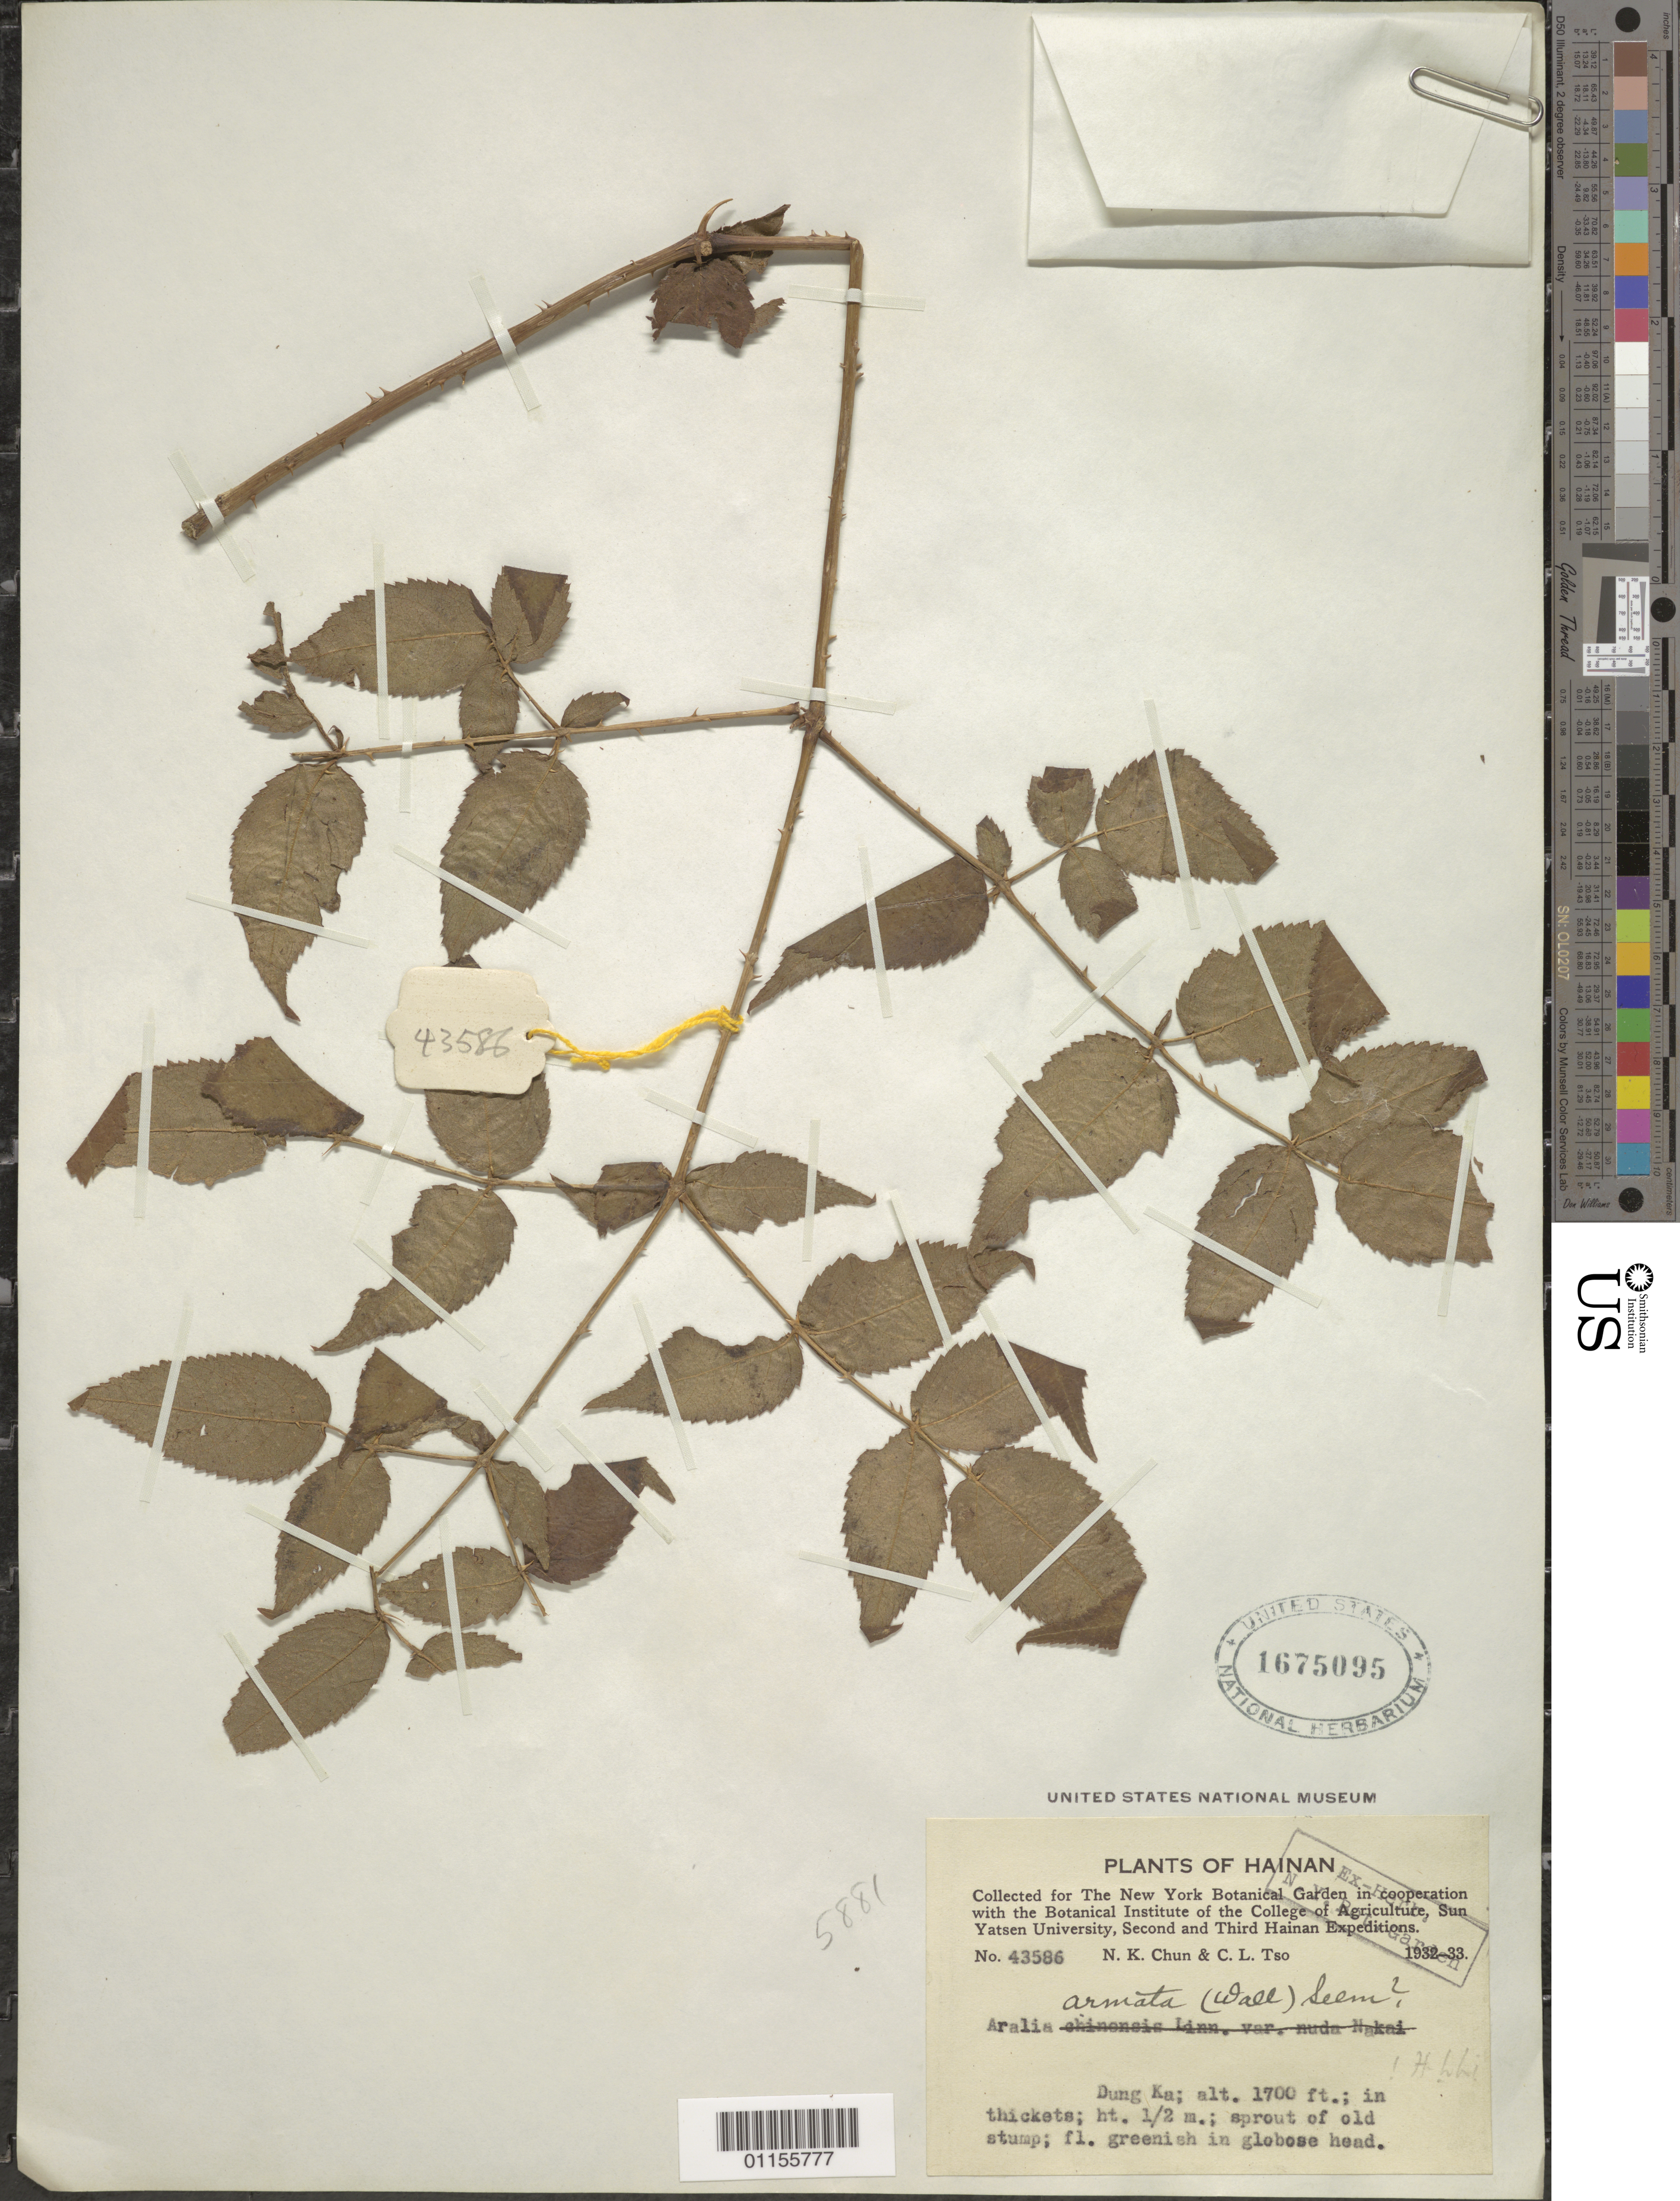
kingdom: Plantae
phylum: Tracheophyta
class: Magnoliopsida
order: Apiales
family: Araliaceae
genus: Aralia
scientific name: Aralia armata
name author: (Wall.) Seem.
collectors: N. K. Chun & C. Tso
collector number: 43586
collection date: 1932/1933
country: China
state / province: Hainan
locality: Dung Ka.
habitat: In thickets, sprout of old stump.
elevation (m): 518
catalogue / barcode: US 1675095